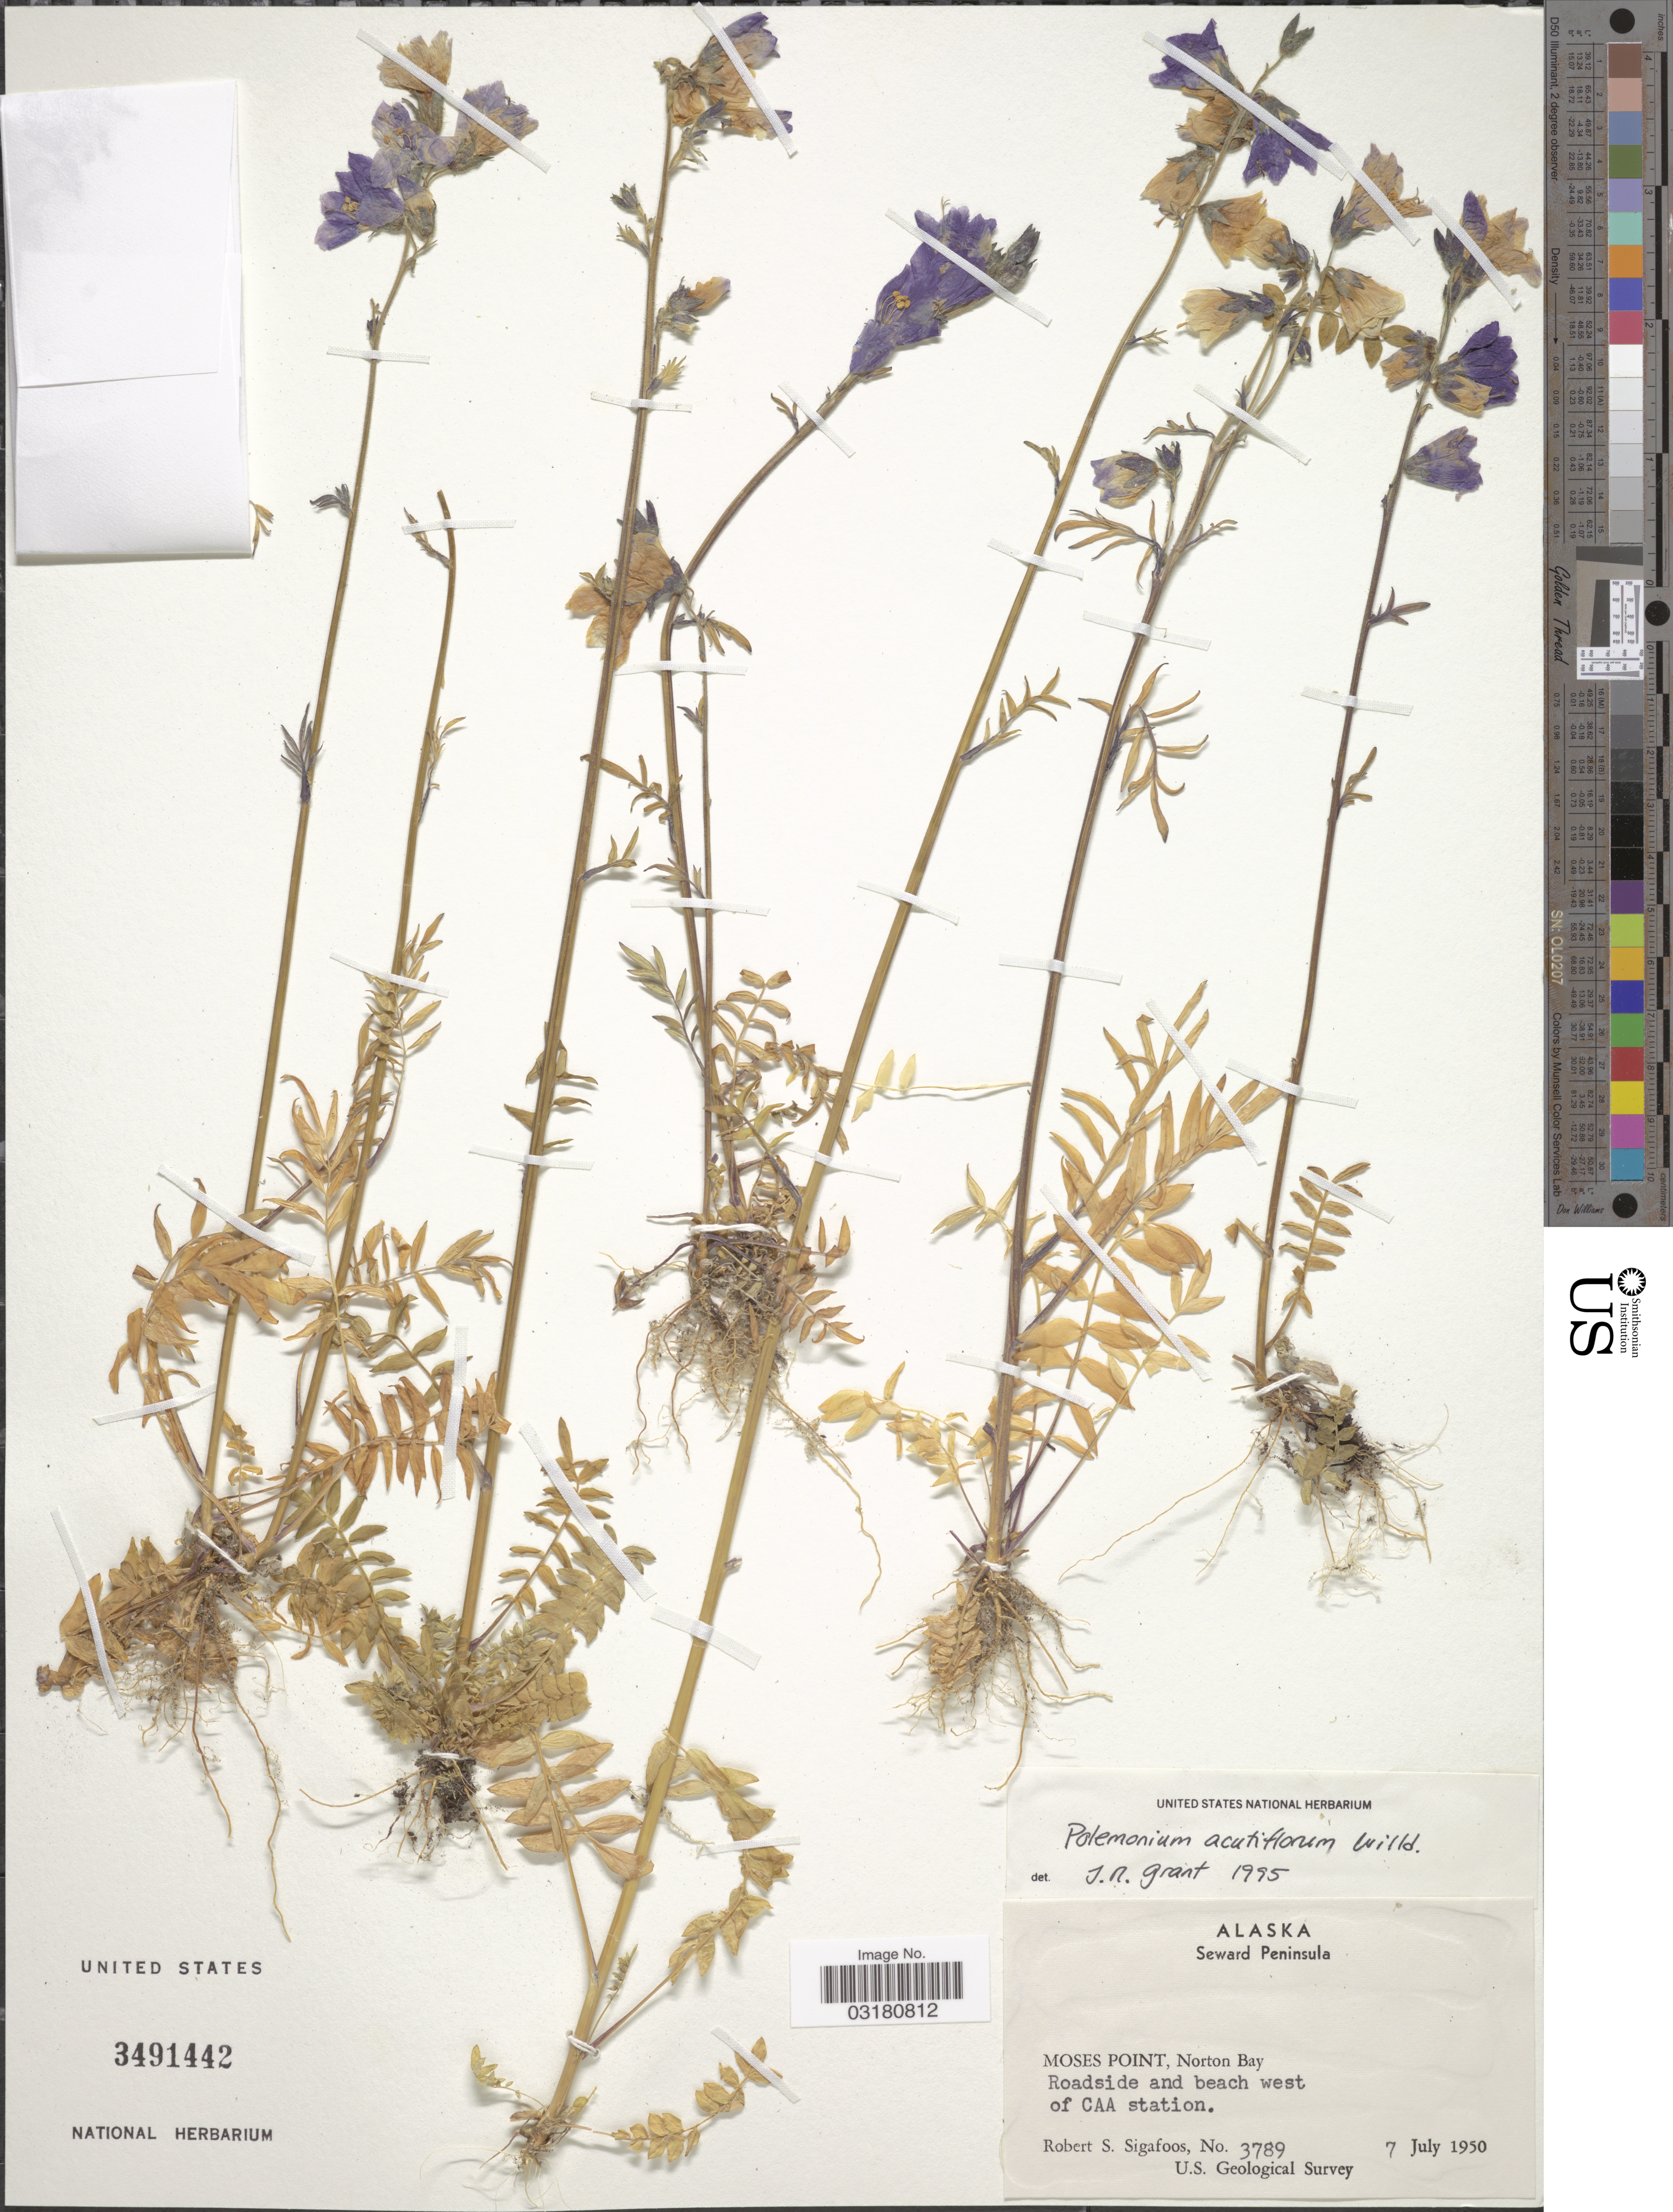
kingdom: Plantae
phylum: Tracheophyta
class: Magnoliopsida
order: Ericales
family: Polemoniaceae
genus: Polemonium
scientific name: Polemonium acutiflorum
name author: Willd.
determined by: Grant, J.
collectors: R. Sigafoos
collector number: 3789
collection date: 1950-07-07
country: United States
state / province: Alaska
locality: Seward Peninsula. Moses Point, Norton Bay. Roadside and beach west of CAA station.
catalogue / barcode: US 3491442